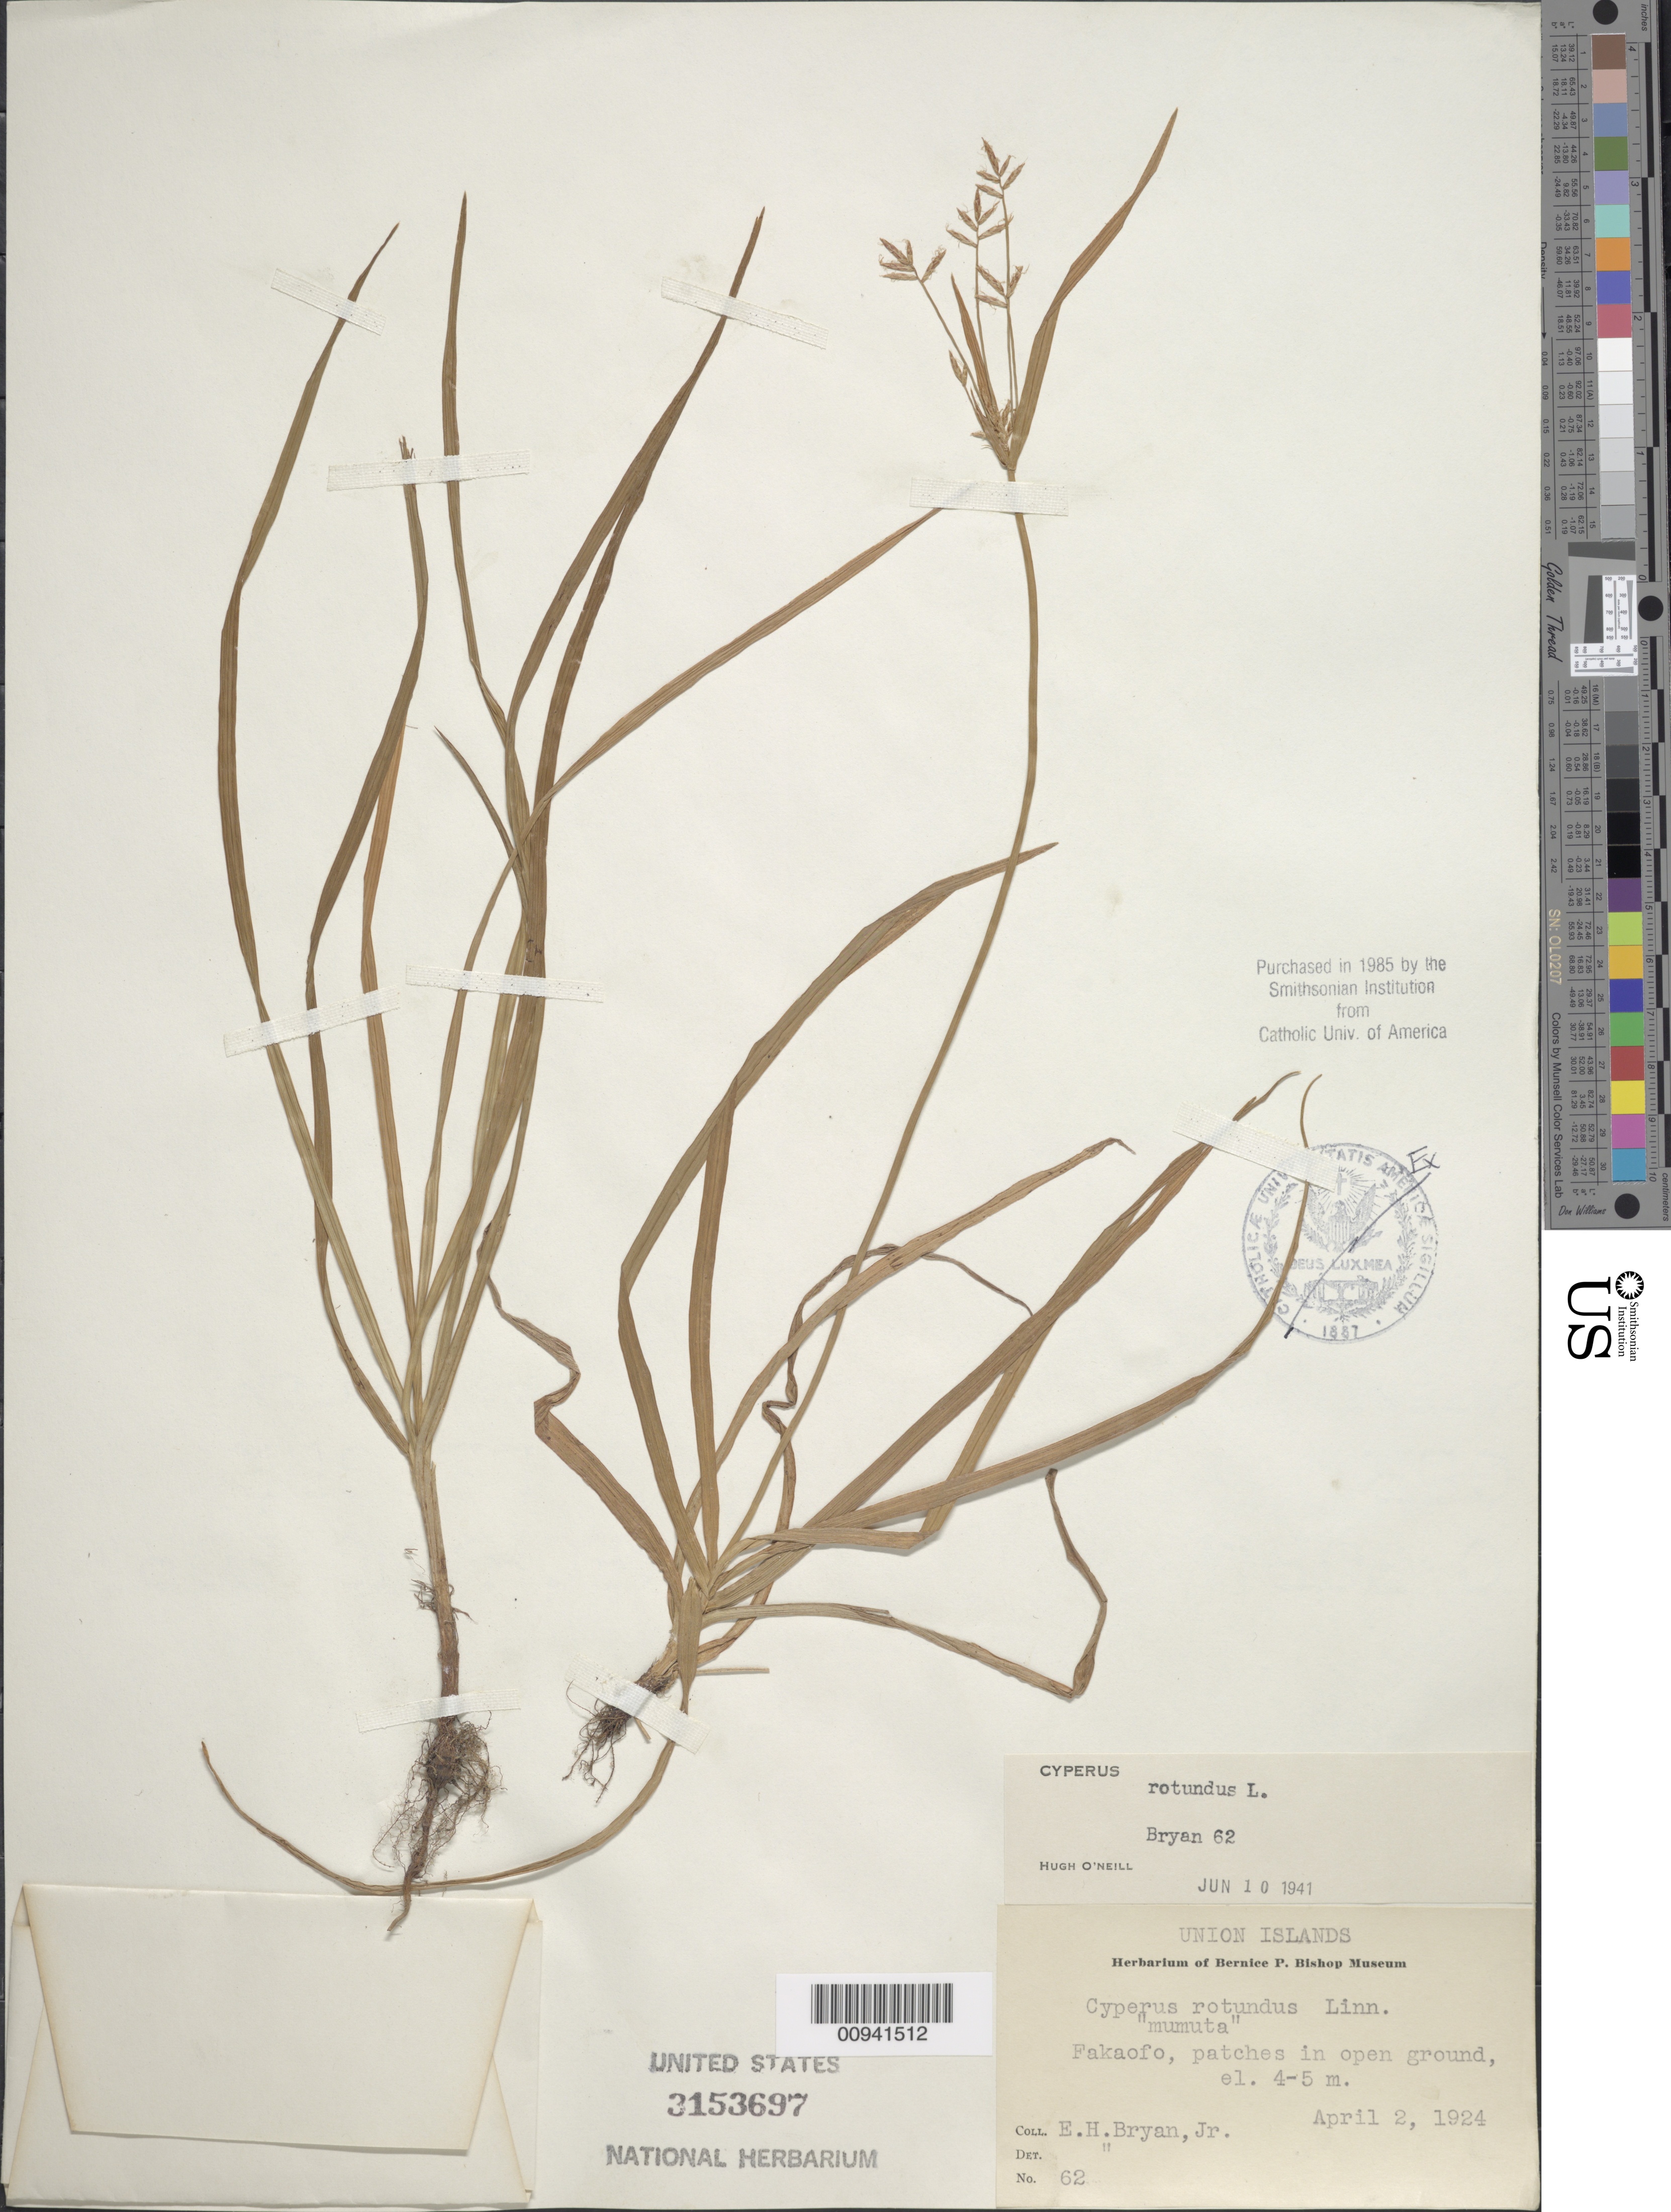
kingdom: Plantae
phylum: Tracheophyta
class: Liliopsida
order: Poales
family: Cyperaceae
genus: Cyperus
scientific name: Cyperus rotundus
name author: L.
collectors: E. Bryan Jr.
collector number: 62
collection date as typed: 02 Apr 1924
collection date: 1924-04-02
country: Tokelau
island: Fakaofo Atoll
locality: Fakaofo, patches in open ground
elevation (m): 4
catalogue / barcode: US 3153697